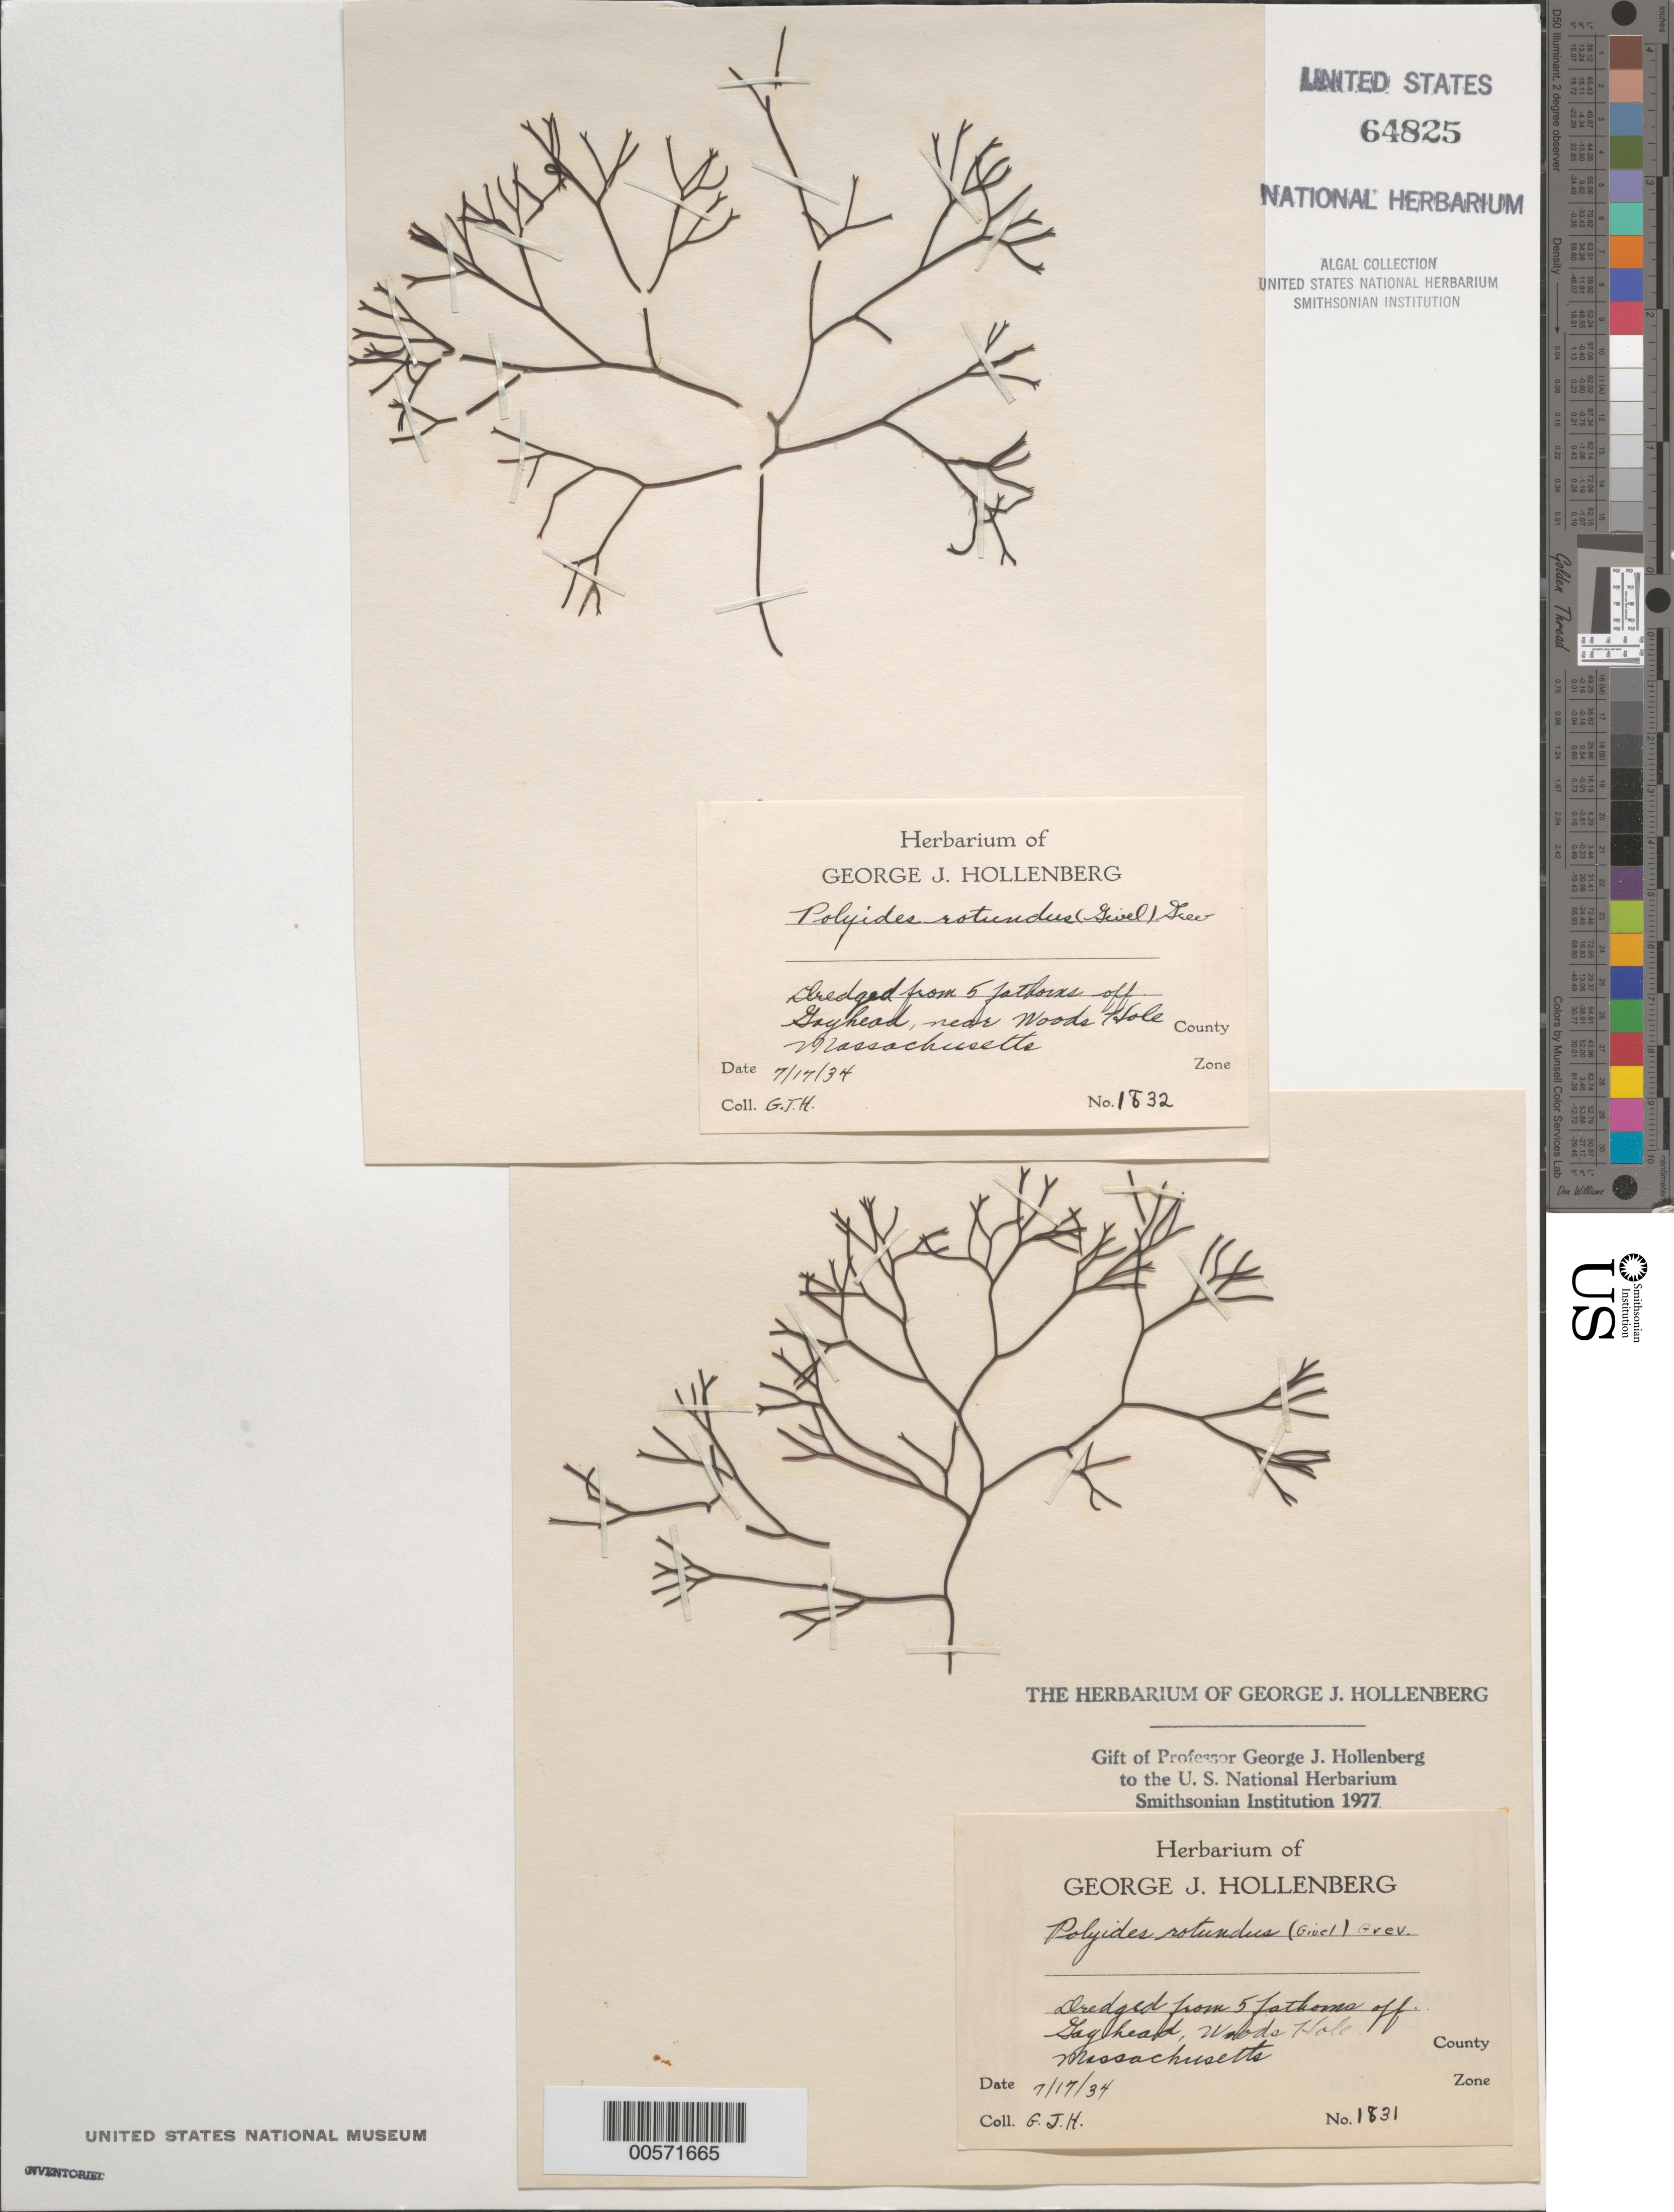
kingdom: Plantae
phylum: Rhodophyta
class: Florideophyceae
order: Gigartinales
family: Polyidaceae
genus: Polyides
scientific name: Polyides rotunda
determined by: Hollenberg, George J.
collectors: G. Hollenberg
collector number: GJH 1831 & GJH 1832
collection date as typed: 17 Jul 1934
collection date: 1934-07-17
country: United States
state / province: Massachusetts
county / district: Dukes County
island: Martha's Vineyard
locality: Off Gay Head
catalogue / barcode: US 64825